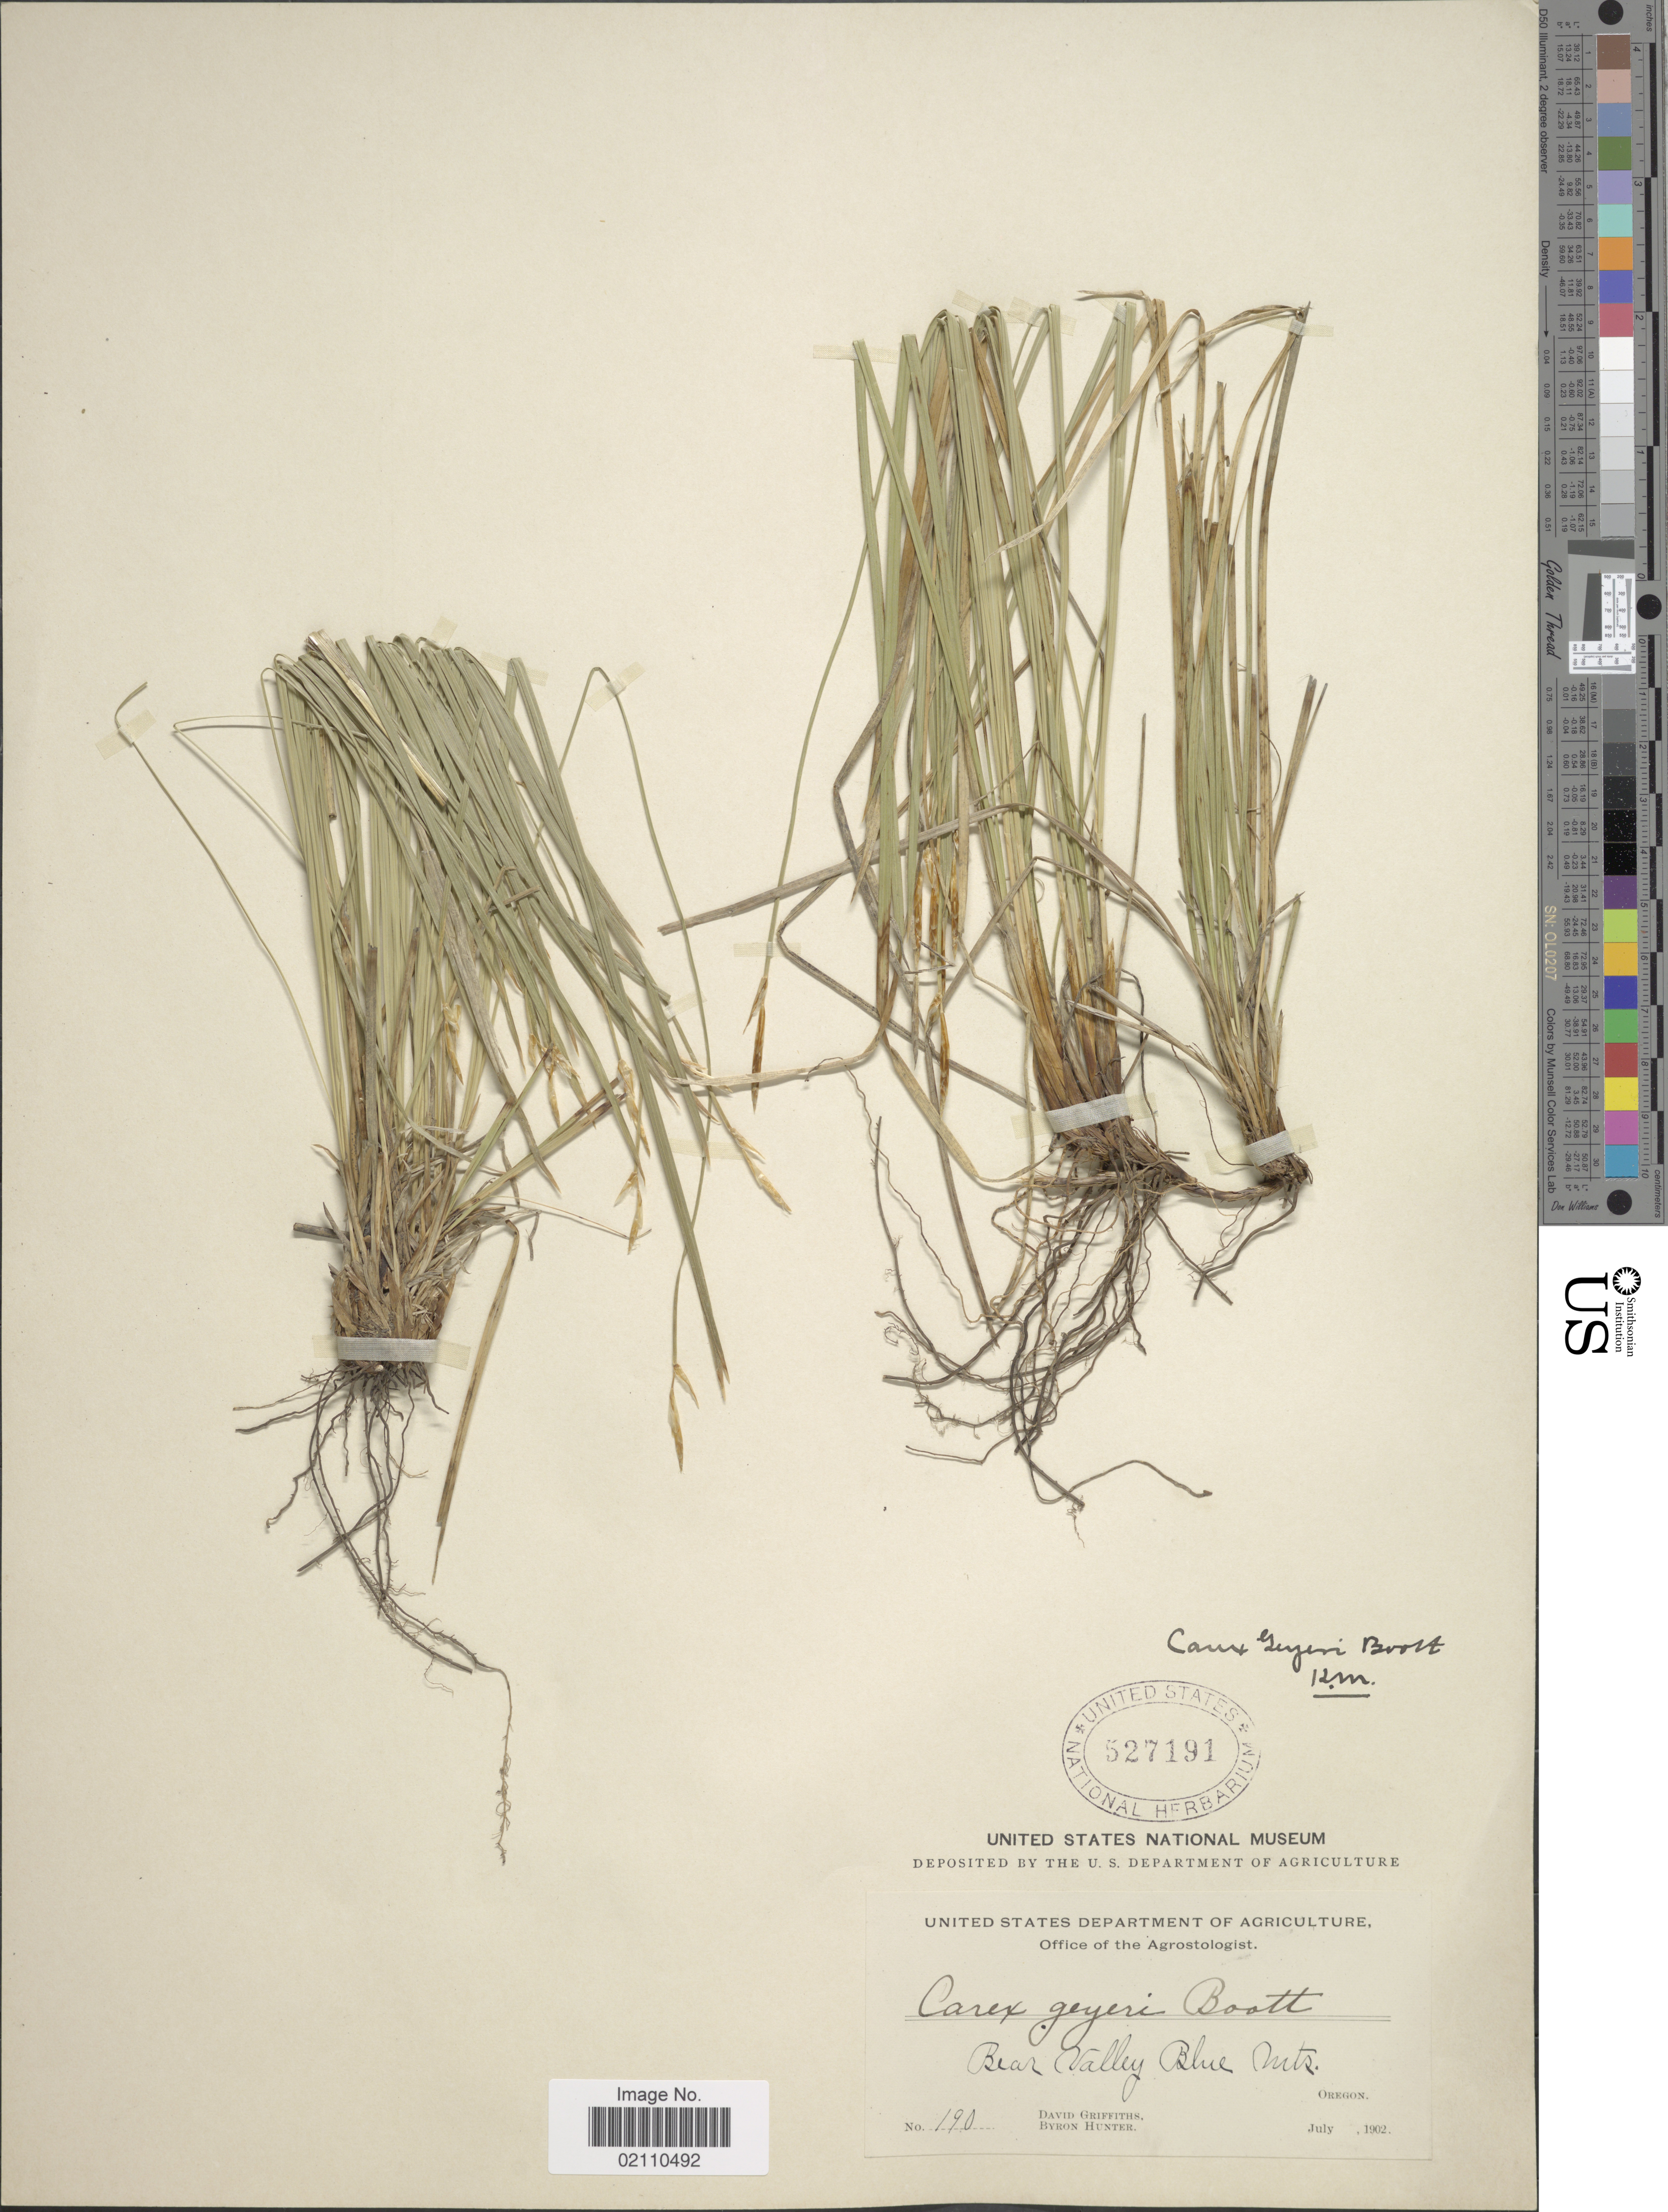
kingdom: Plantae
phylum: Tracheophyta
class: Liliopsida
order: Poales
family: Cyperaceae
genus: Carex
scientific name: Carex geyeri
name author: Boott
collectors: D. Griffiths & B. Hunter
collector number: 190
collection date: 1902-07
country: United States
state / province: Oregon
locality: Bear Valley Blue Mts.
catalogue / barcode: US 527191